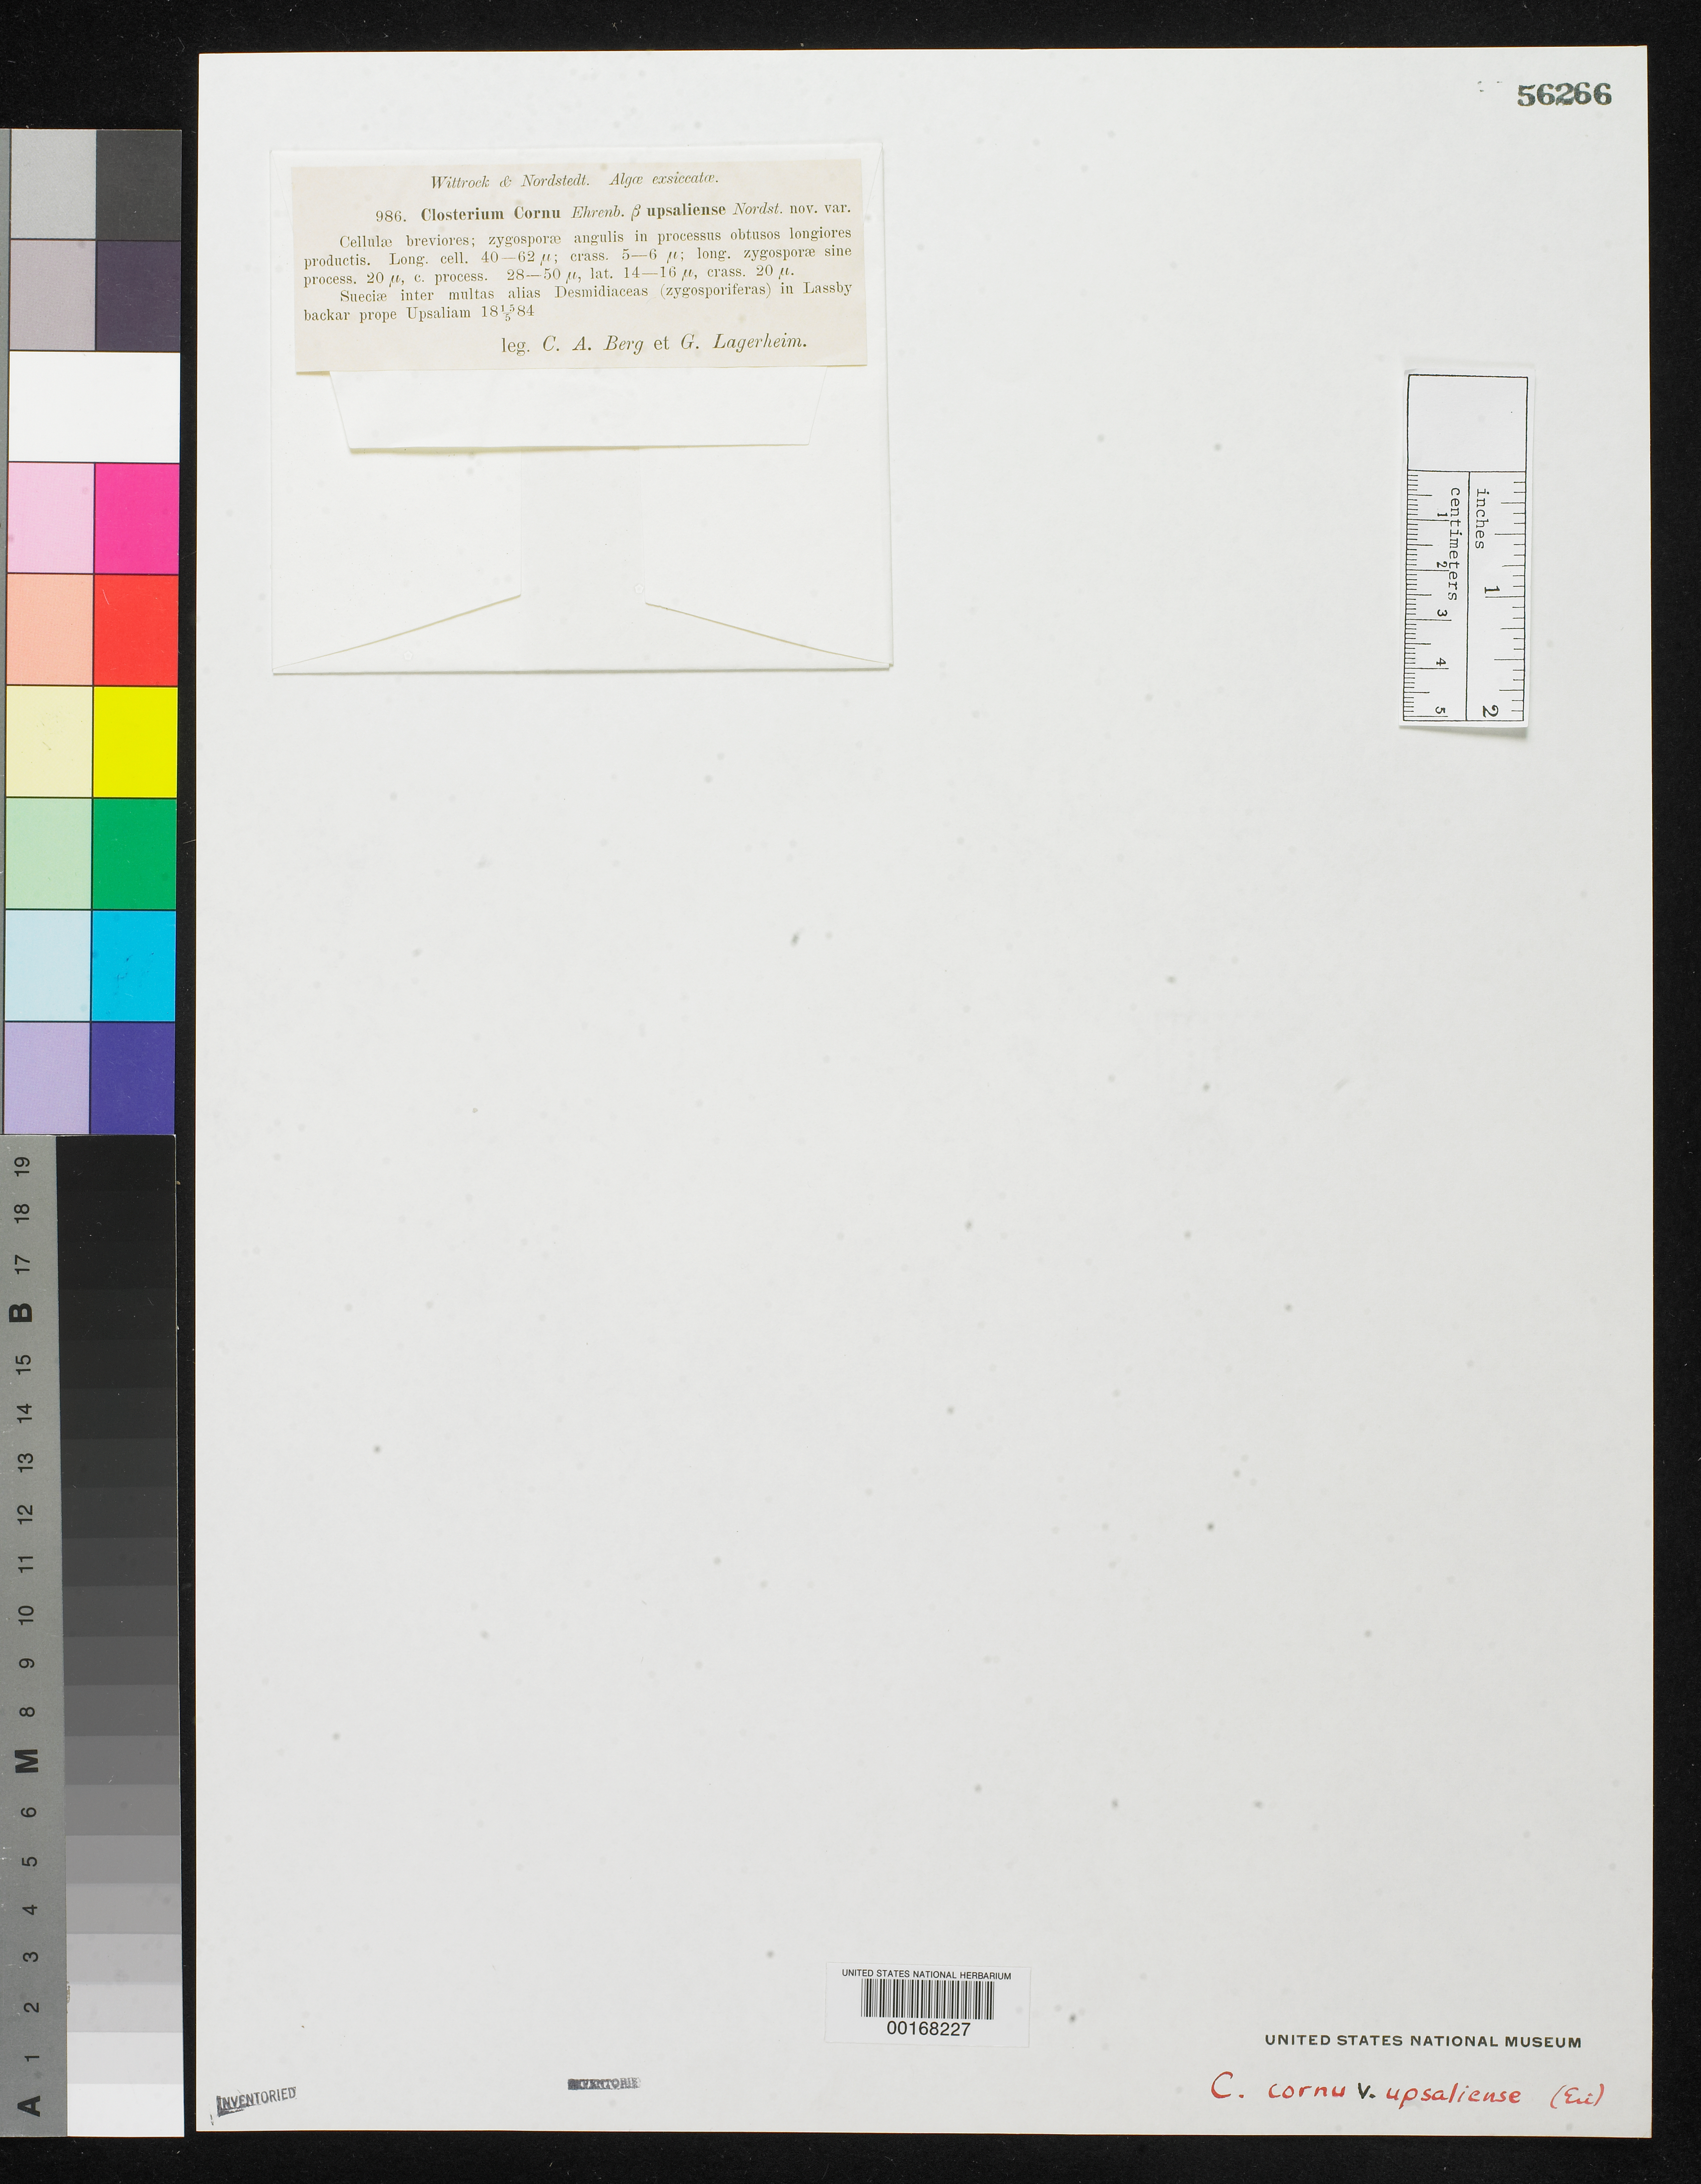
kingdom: Plantae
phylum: Charophyta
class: Zygnematophyceae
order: Zygnematales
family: Closteriaceae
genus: Closterium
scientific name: Closterium cornu var. upsaliense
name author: Nordstedt in Wittr. & Nordstedt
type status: Isotype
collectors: C. A. Berg & G. Lagerheim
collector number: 986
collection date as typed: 15 May 1884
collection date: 1884-05-15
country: Sweden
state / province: Uppsala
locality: Lassby Backar near Uppsala.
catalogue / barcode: US 56266